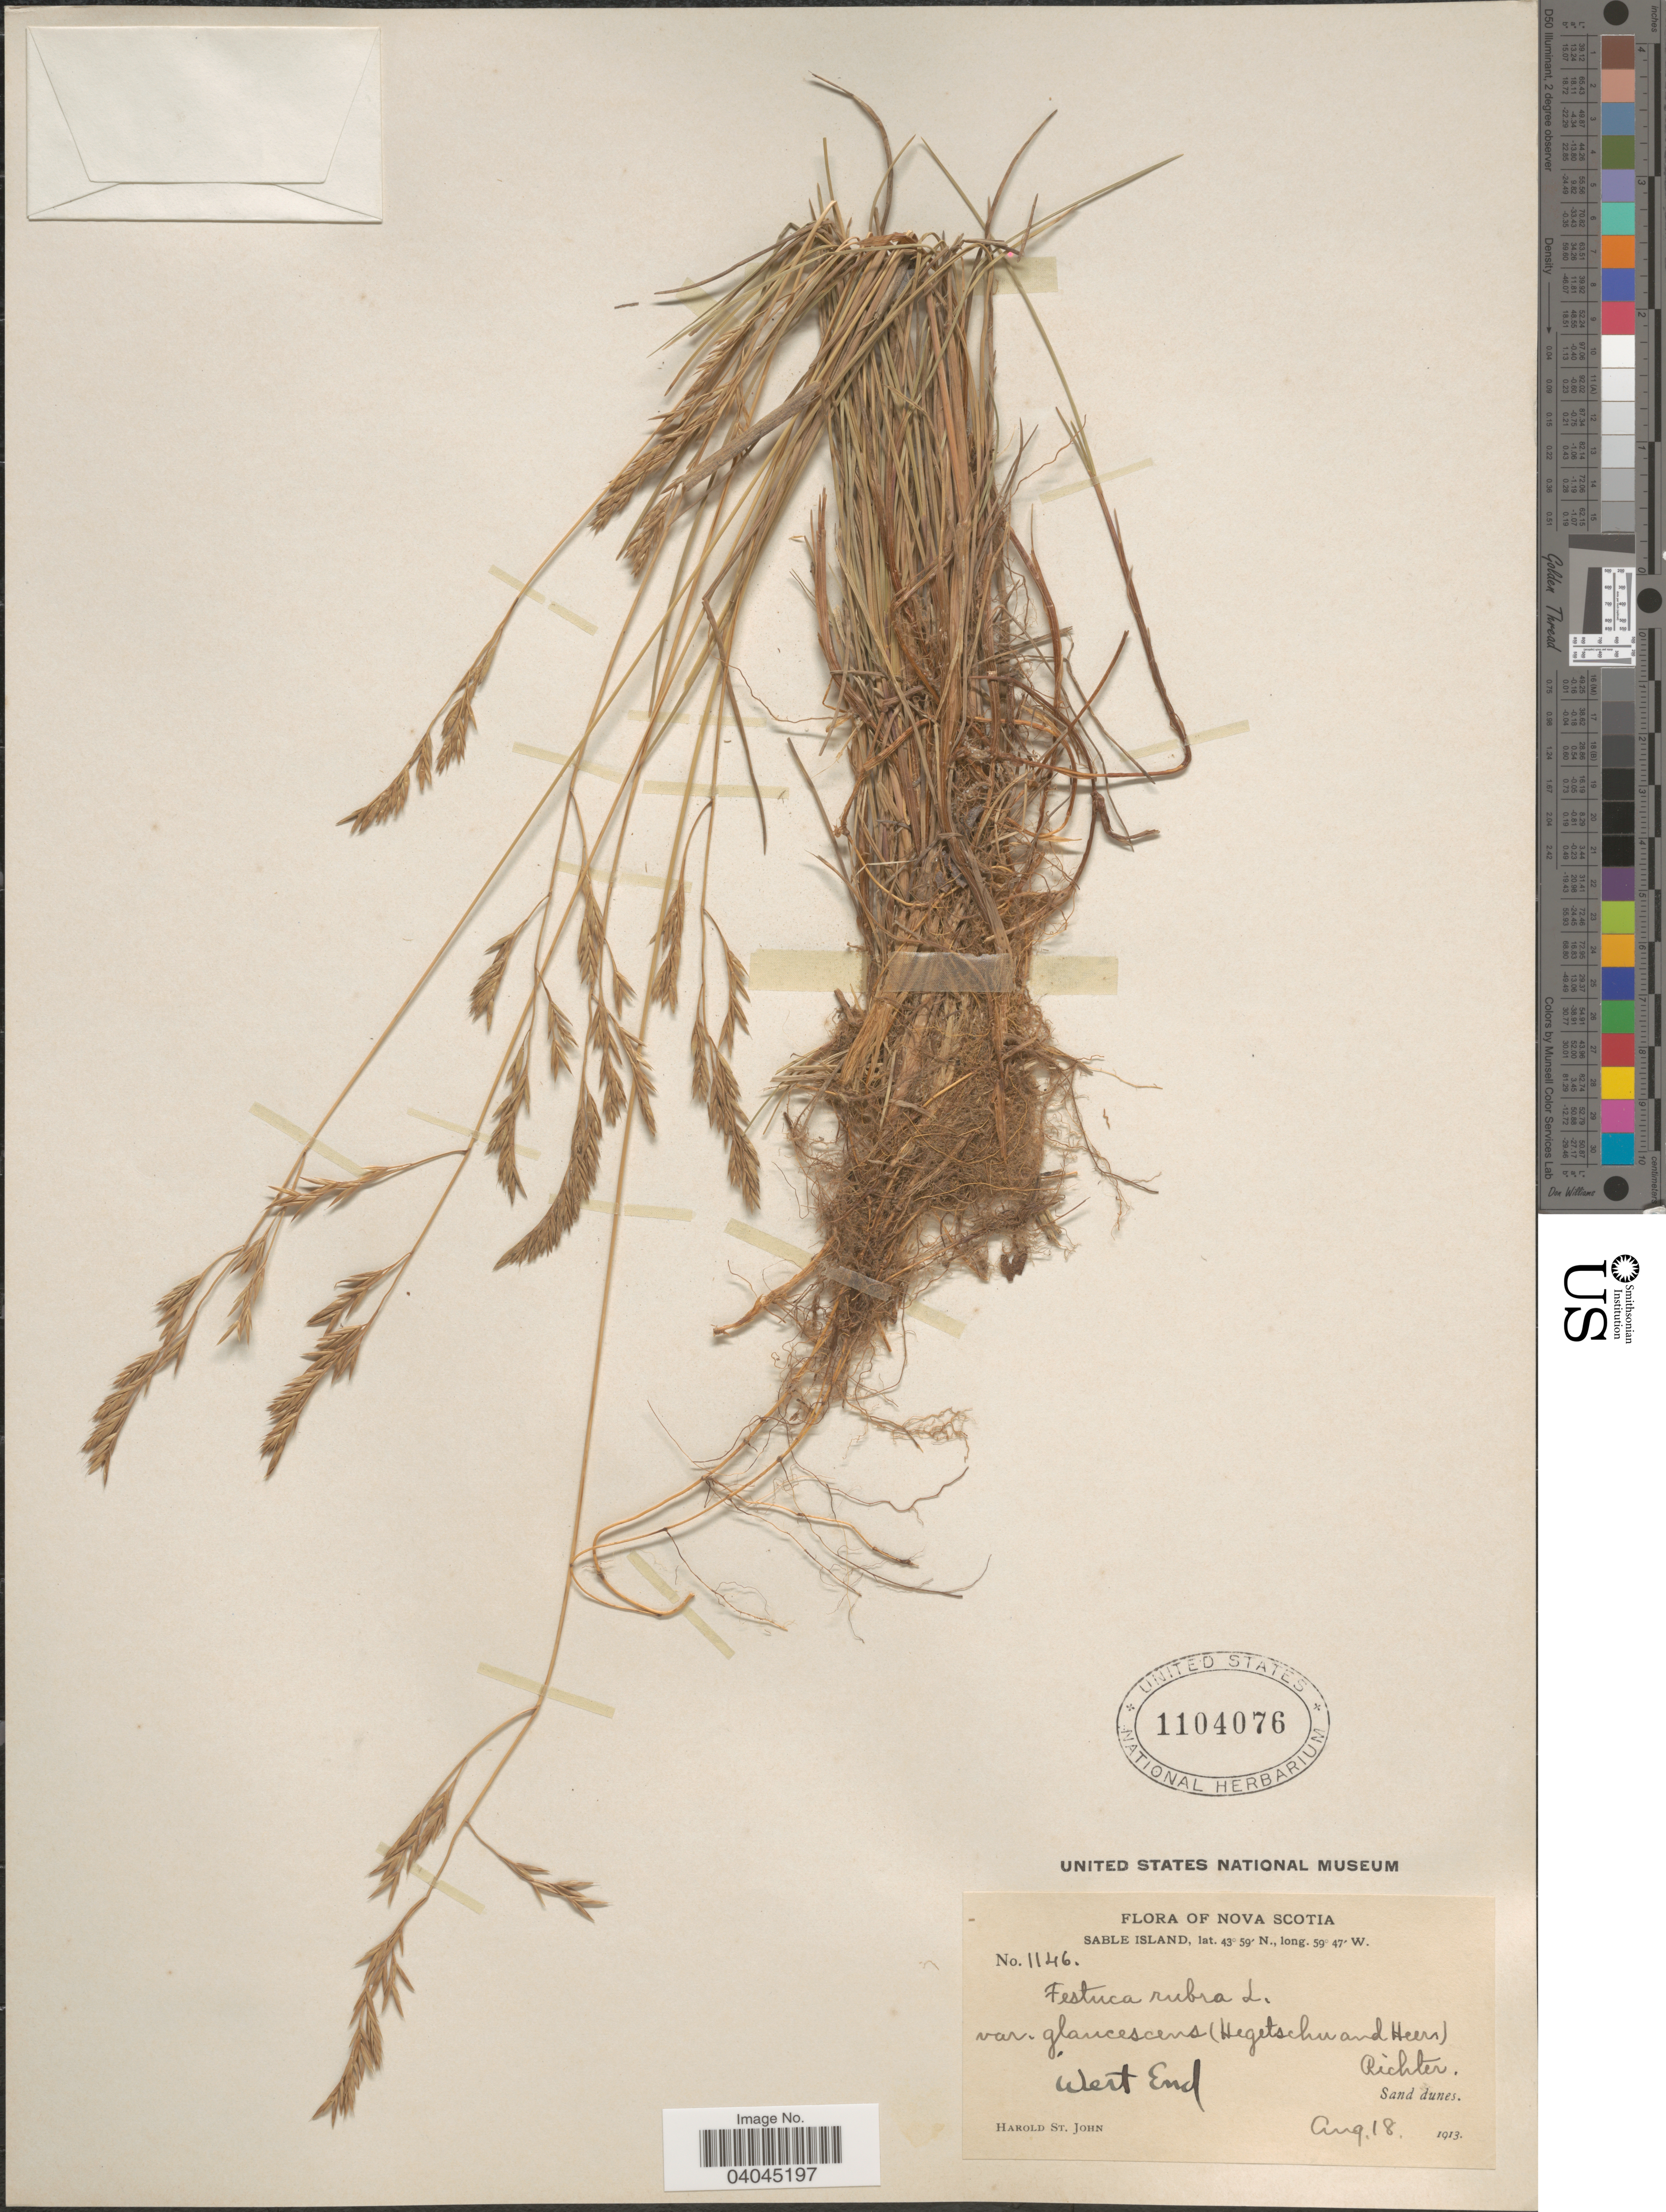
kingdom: Plantae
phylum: Tracheophyta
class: Liliopsida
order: Poales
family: Poaceae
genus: Festuca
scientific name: Festuca rubra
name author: L.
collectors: H. St. John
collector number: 1146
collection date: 1913-08-18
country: Canada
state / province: Nova Scotia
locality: Sable Island. West End.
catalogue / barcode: US 1104076